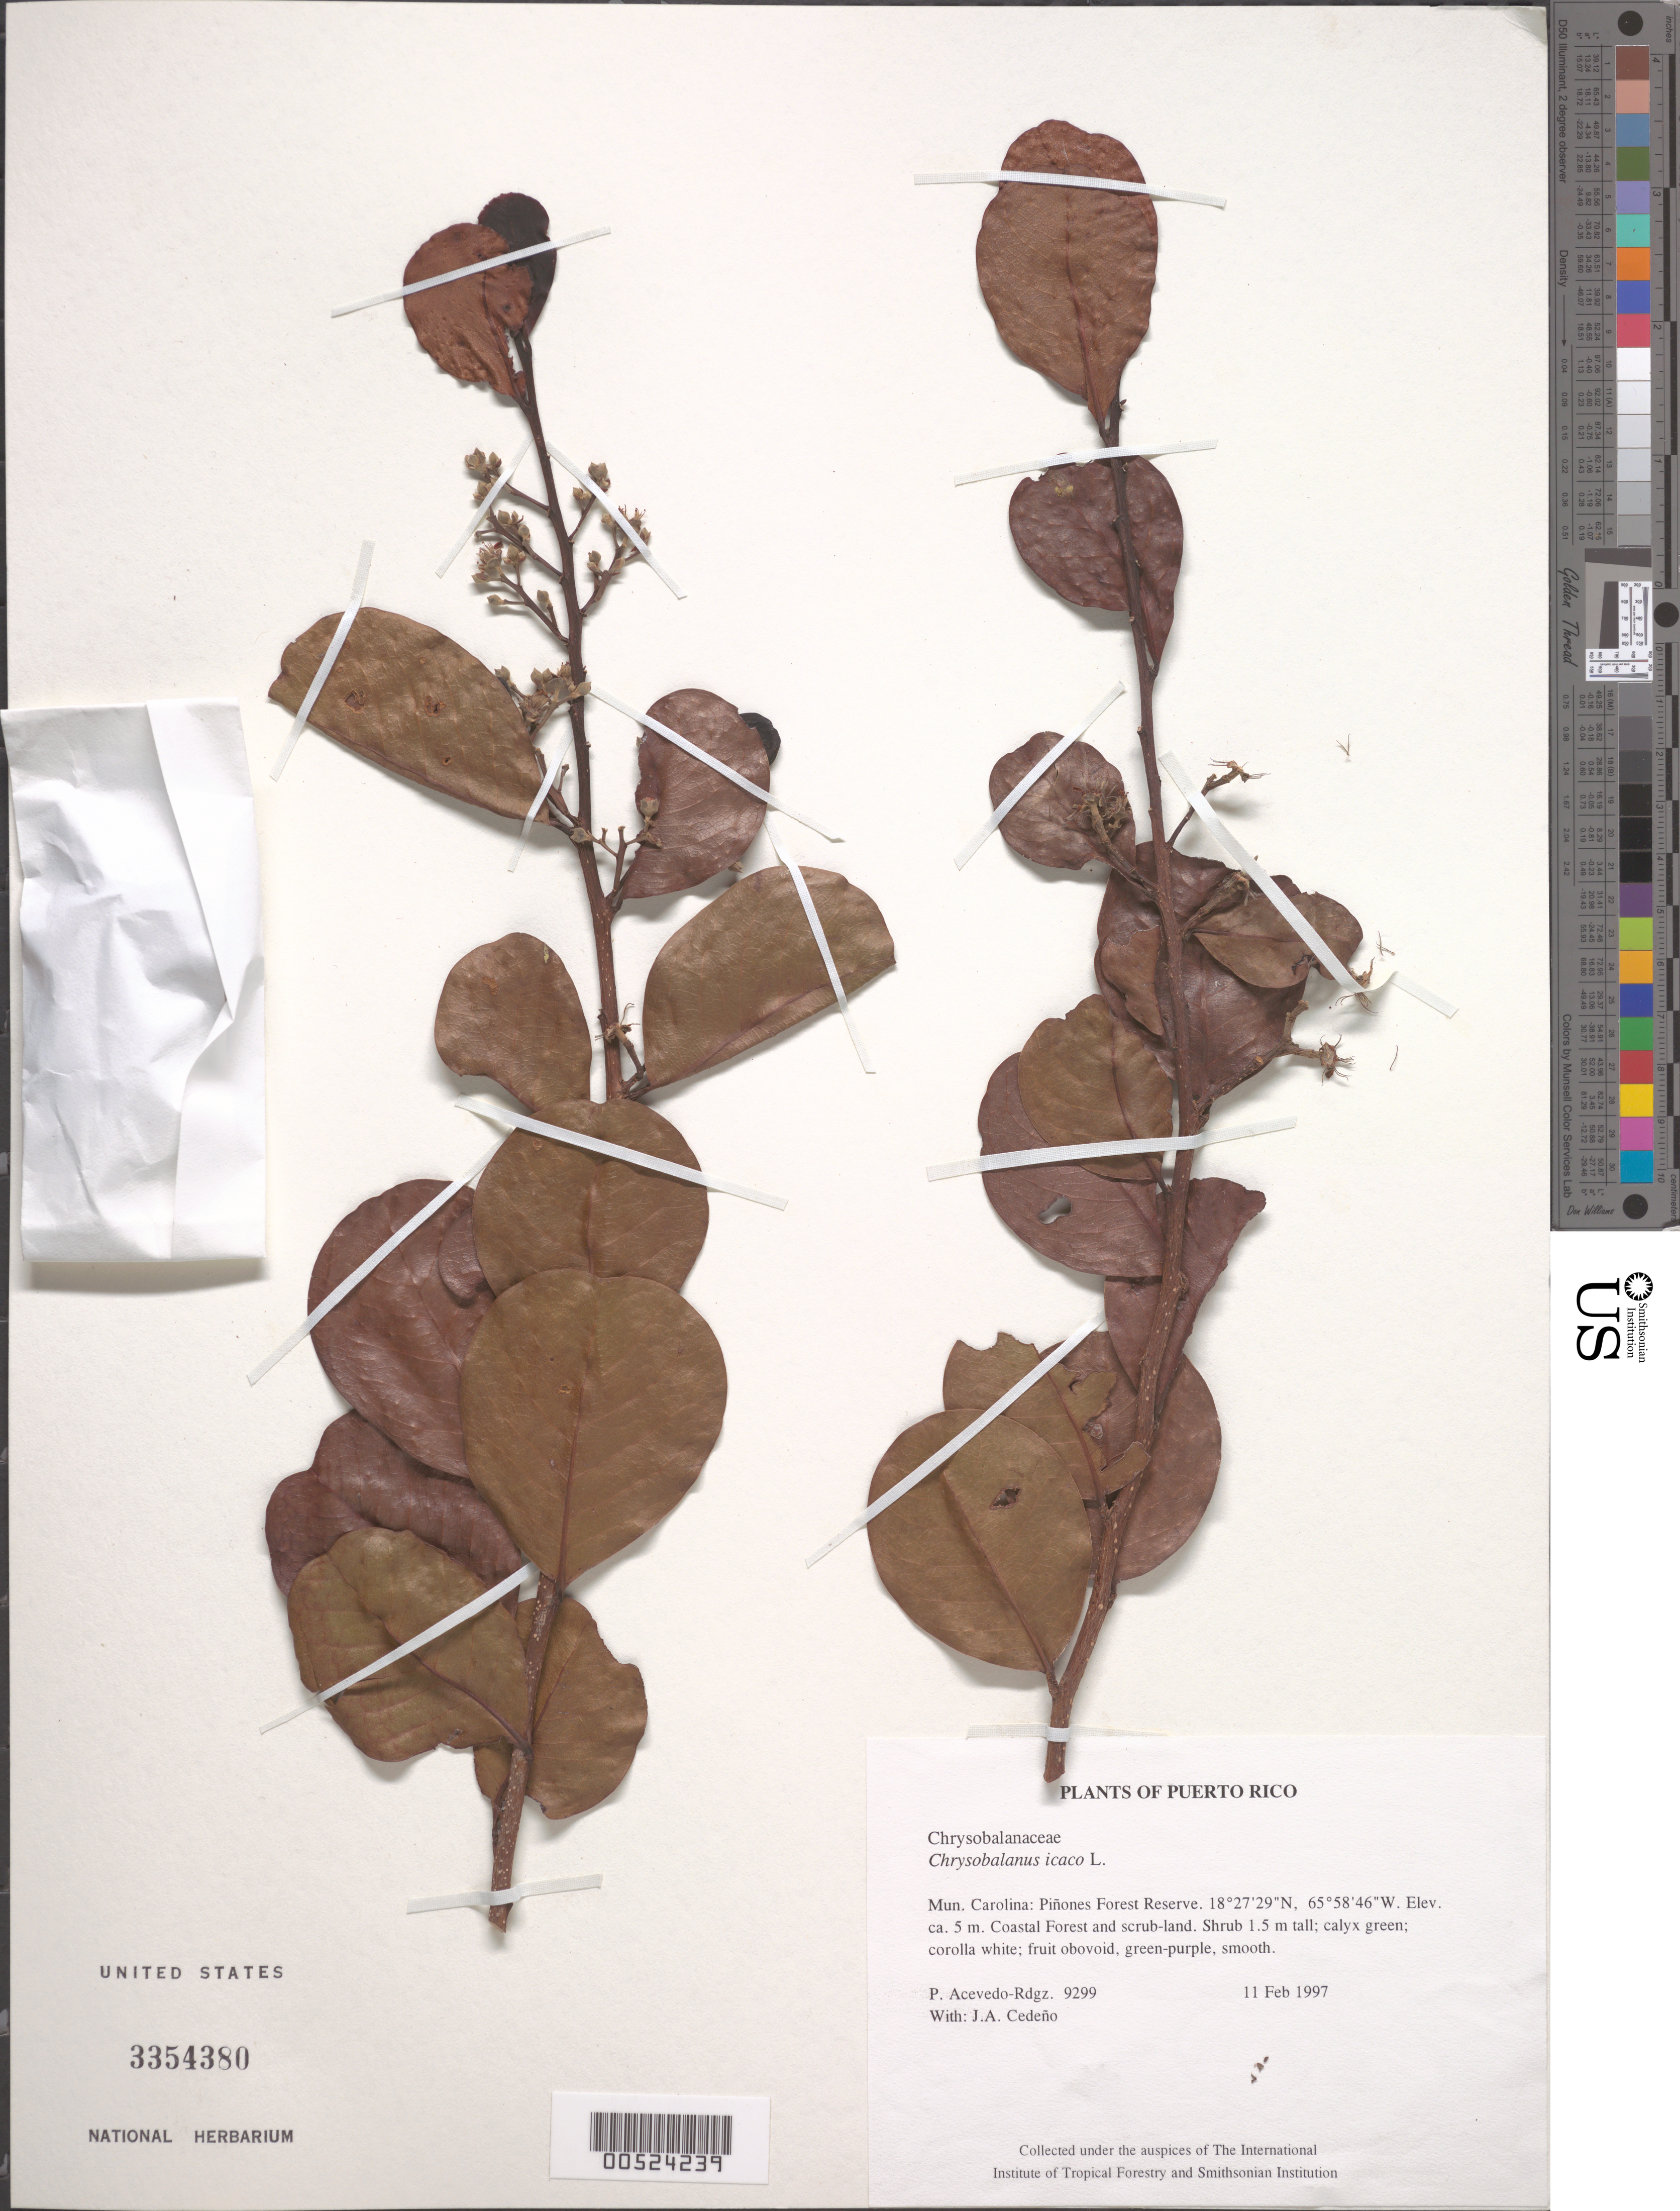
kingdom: Plantae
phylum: Tracheophyta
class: Magnoliopsida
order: Malpighiales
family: Chrysobalanaceae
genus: Chrysobalanus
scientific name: Chrysobalanus icaco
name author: L.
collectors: P. Acevedo-Rodr. & J. A. Cedeño M.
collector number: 9299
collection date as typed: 11 Feb 1997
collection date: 1997-02-11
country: Puerto Rico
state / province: Carolina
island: Puerto Rico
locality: Carolina; Piñones Forest Reserve.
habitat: Coastal Forest and scrub-land.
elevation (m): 5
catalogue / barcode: US 3354380